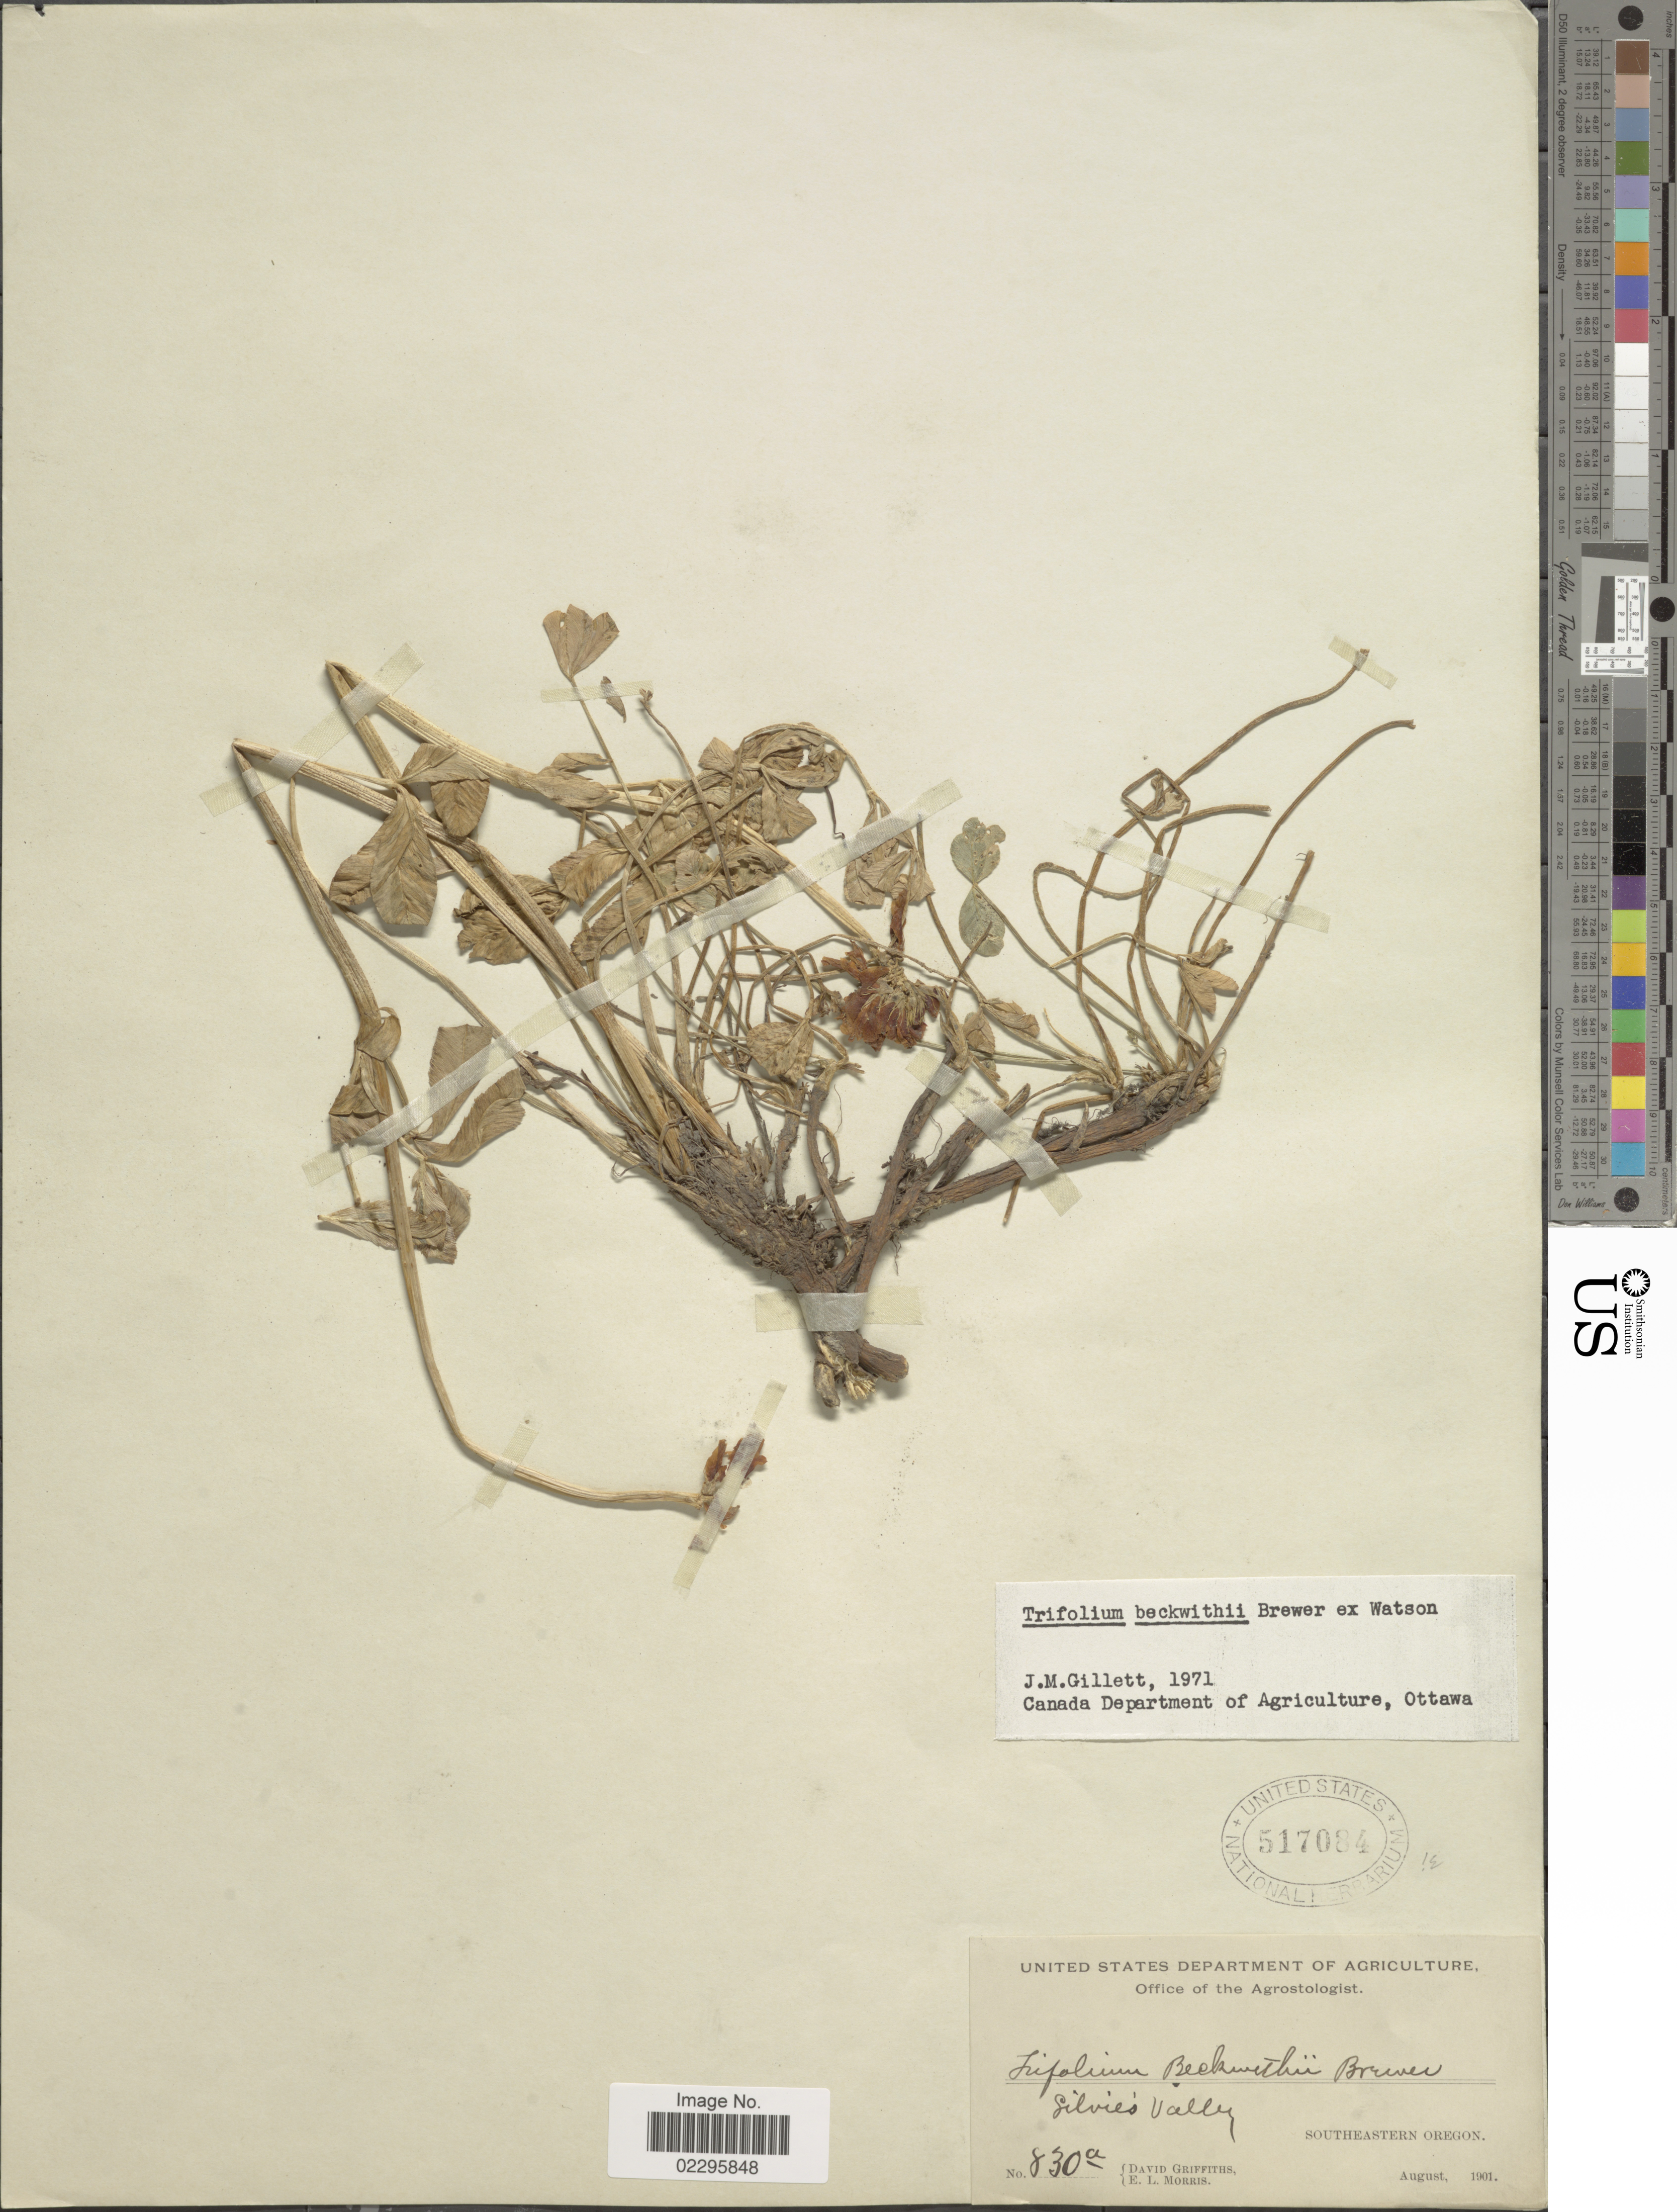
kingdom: Plantae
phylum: Tracheophyta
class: Magnoliopsida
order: Fabales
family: Fabaceae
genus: Trifolium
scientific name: Trifolium beckwithii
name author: S. Watson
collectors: D. Griffths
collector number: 830a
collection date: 1901-08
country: United States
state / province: Oregon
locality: Silvies Valley, Southeastern Oregon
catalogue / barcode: US 517084